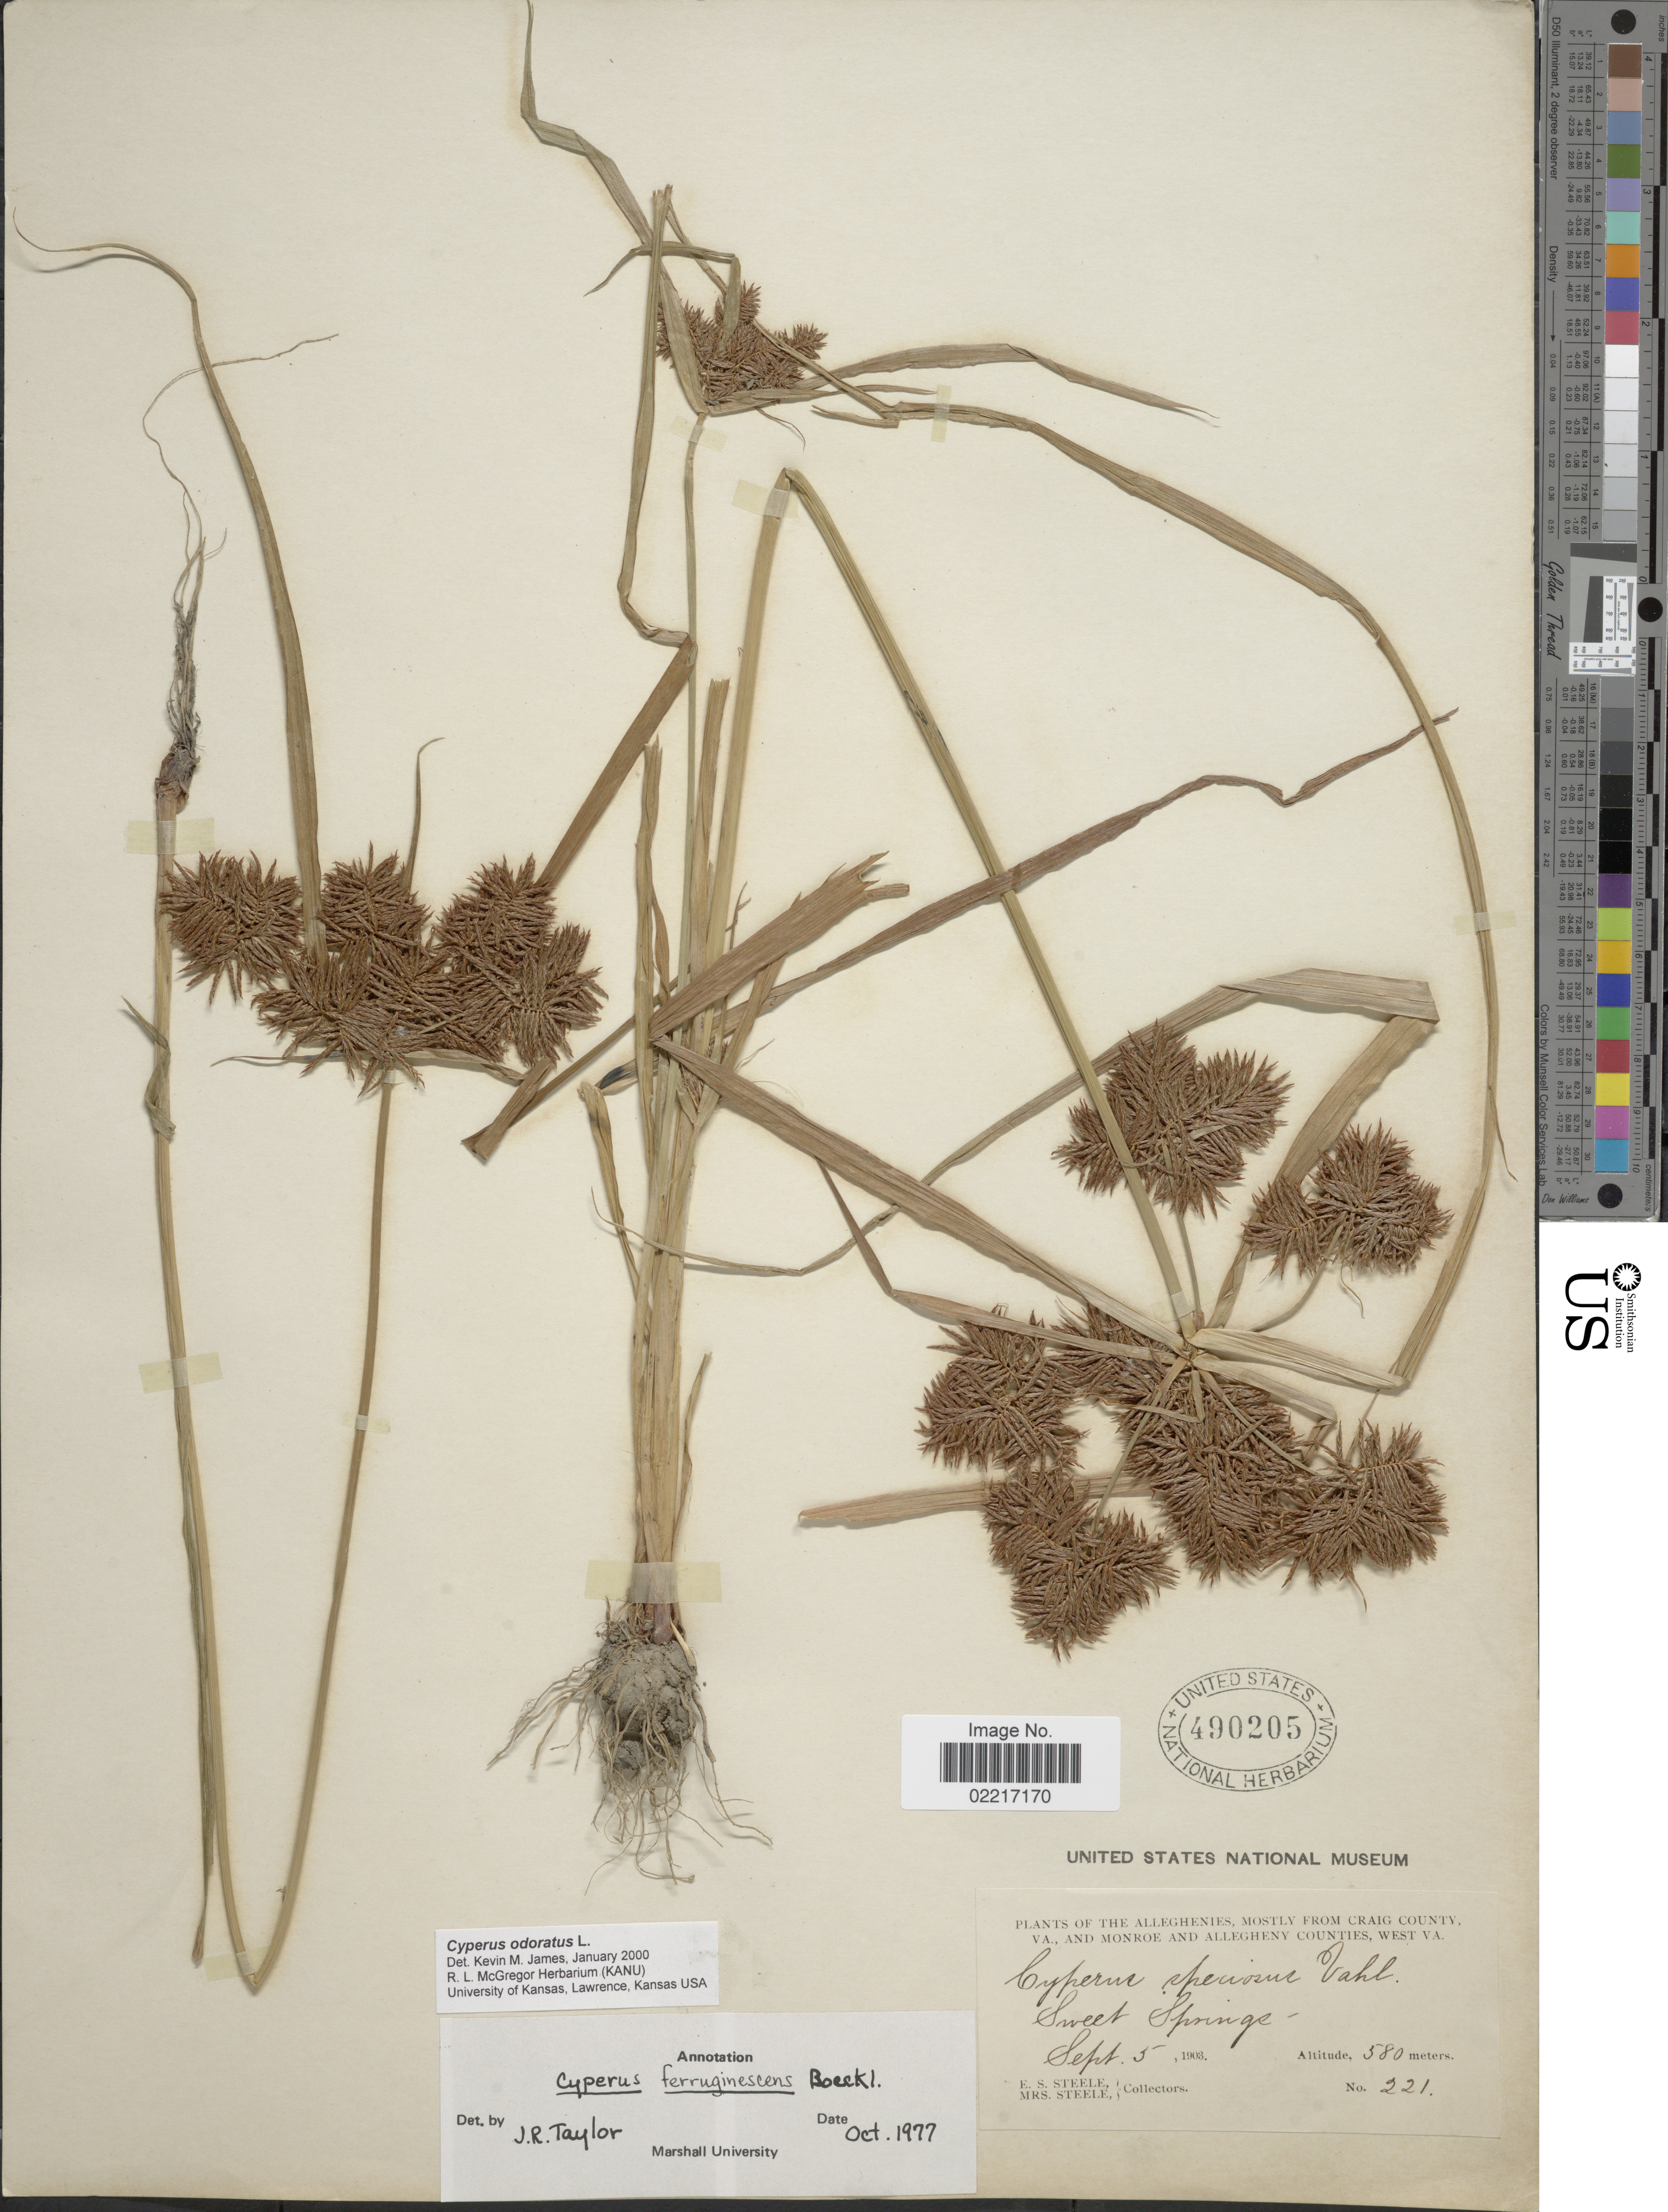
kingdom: Plantae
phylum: Tracheophyta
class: Liliopsida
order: Poales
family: Cyperaceae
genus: Cyperus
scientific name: Cyperus odoratus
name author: L.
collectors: E. Steele & Mrs. E. S. Steele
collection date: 1903-09-05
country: United States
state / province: Virginia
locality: Alleghenies, mostly from Craig County, and Monroe and Allegheny Counties, Sweet Springs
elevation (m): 580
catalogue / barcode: US 490205